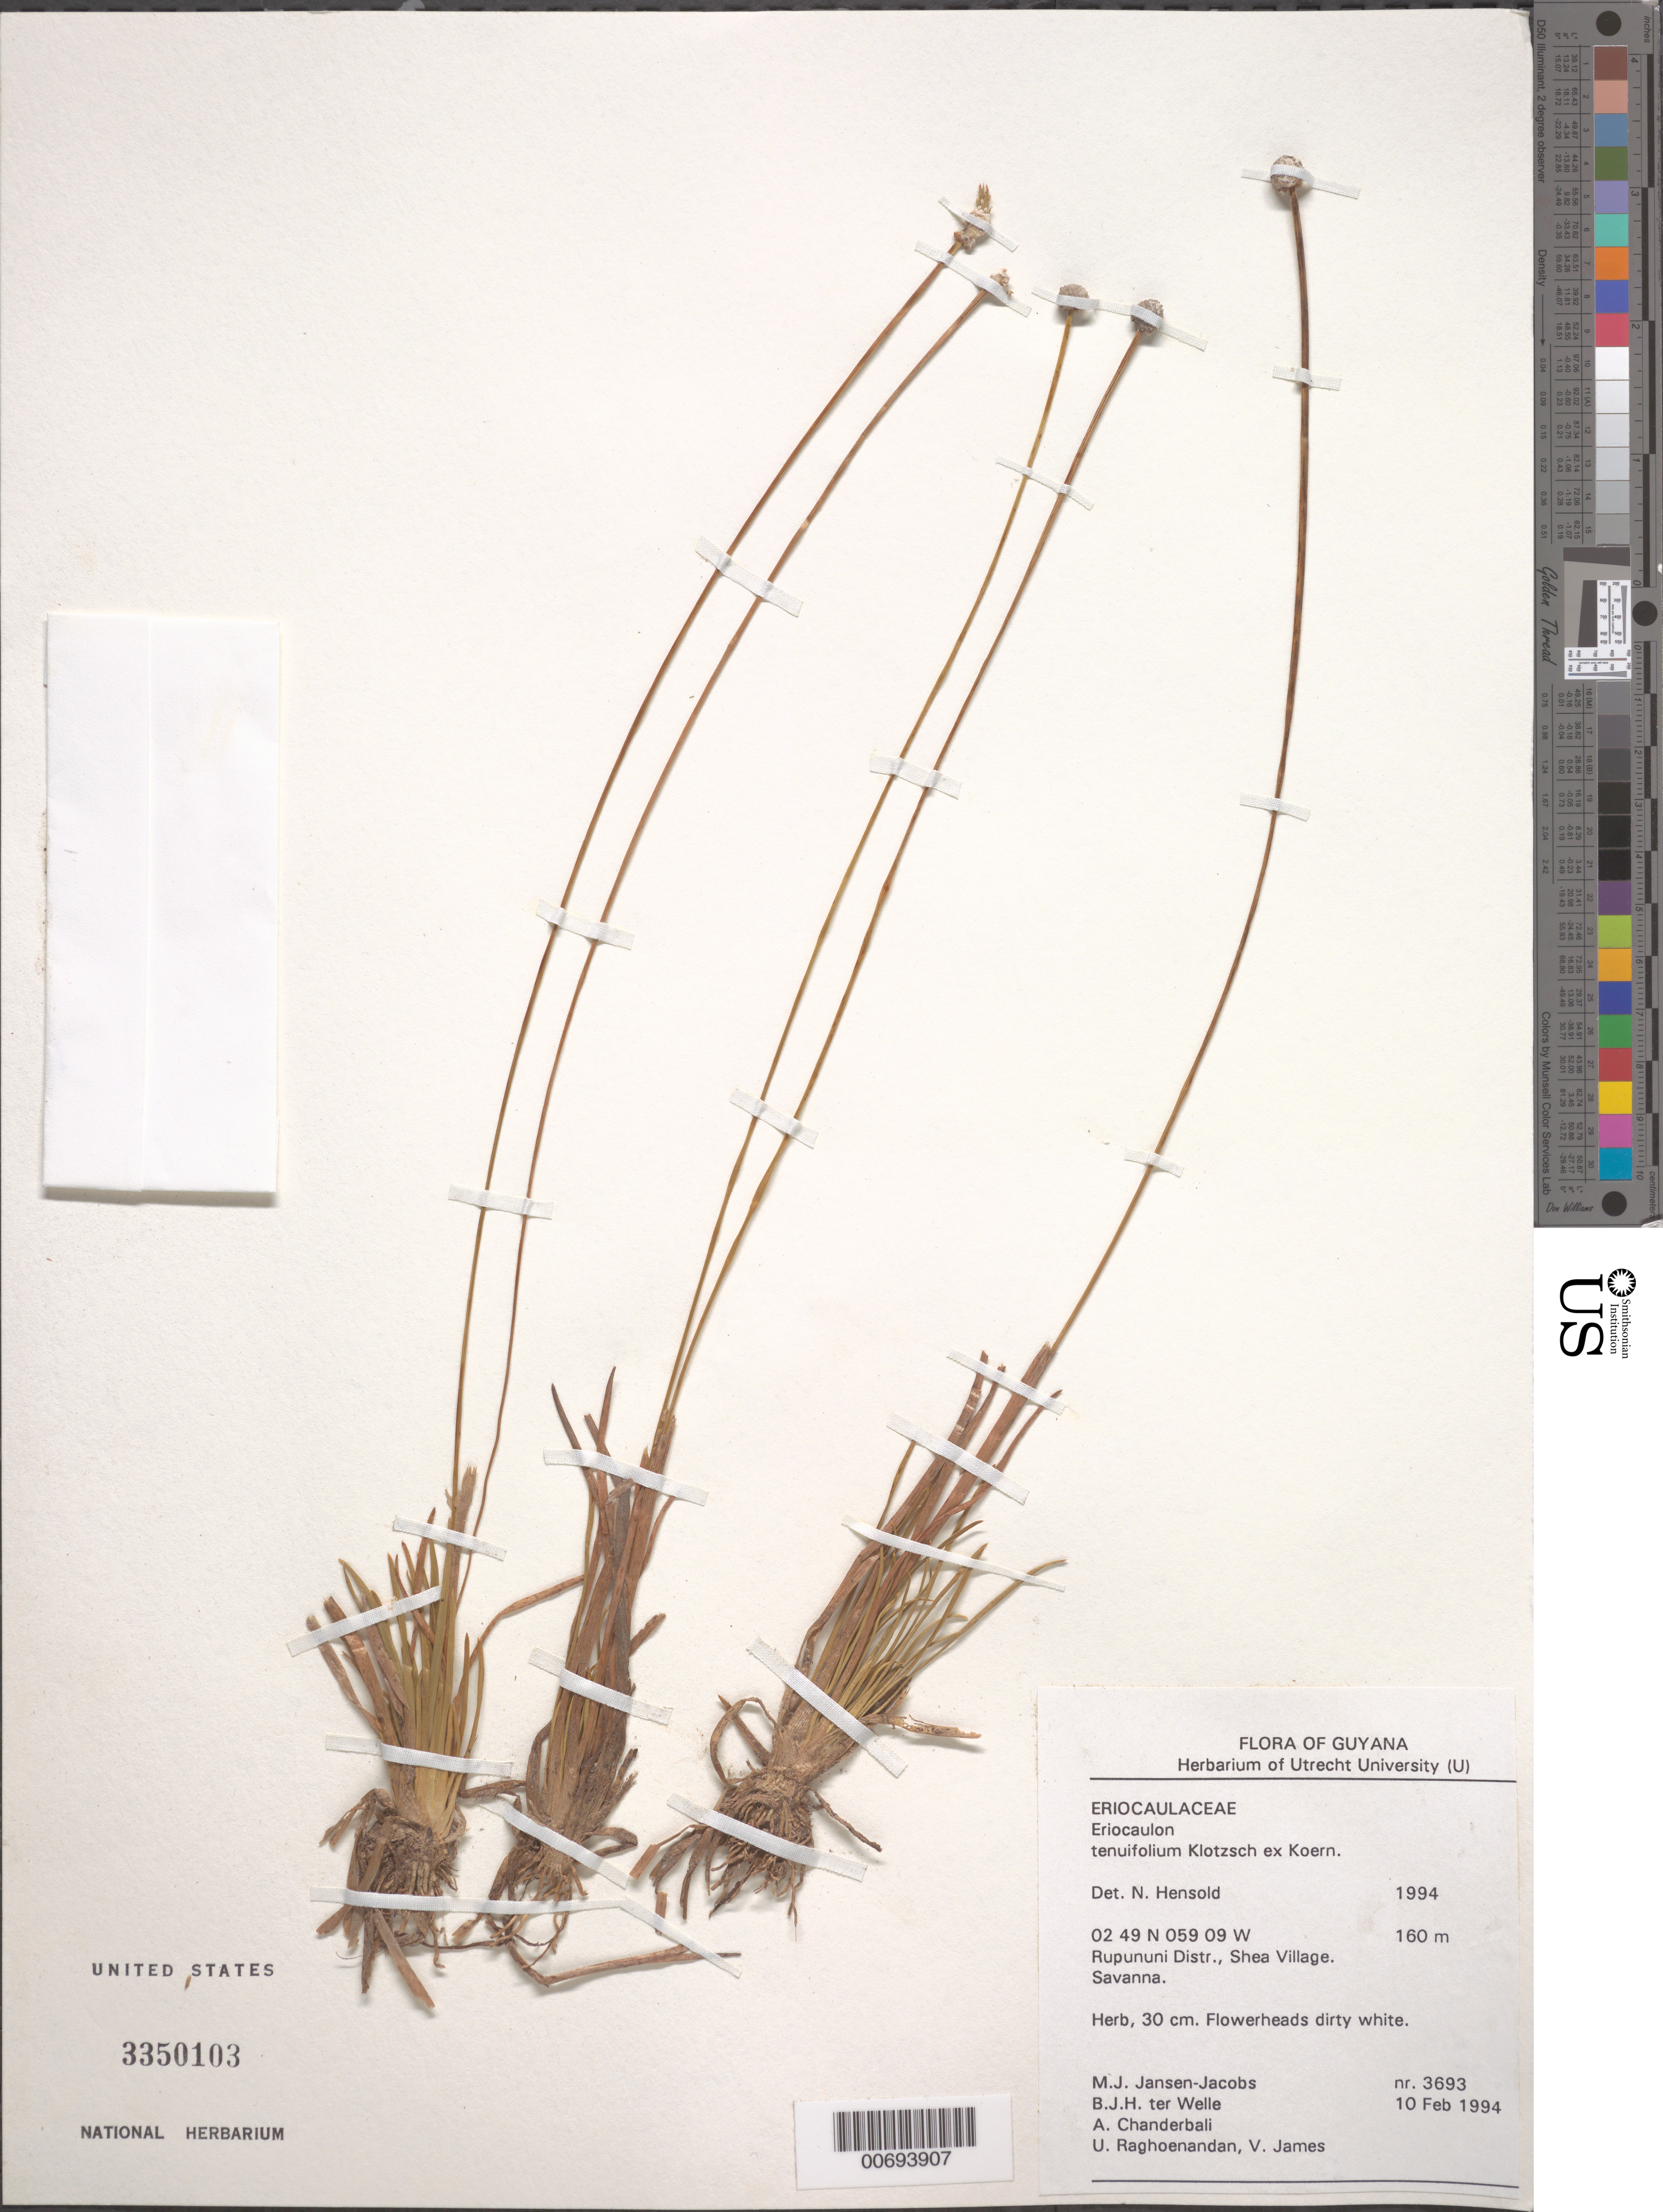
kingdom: Plantae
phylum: Tracheophyta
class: Liliopsida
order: Poales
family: Eriocaulaceae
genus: Eriocaulon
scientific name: Eriocaulon tenuifolium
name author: Klotzsch ex Körn.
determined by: Hensold, N.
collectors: M. J. Jansen-Jacobs, B. Welle, A. S. Chanderbali, U. Raghoenandan & V. James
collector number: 3693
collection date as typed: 10-Feb-94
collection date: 1994-02-10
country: Guyana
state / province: U. Takutu-U. Essequibo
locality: Shea Village, Rupununi Dist.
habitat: Savanna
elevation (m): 160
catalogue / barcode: US 3350103